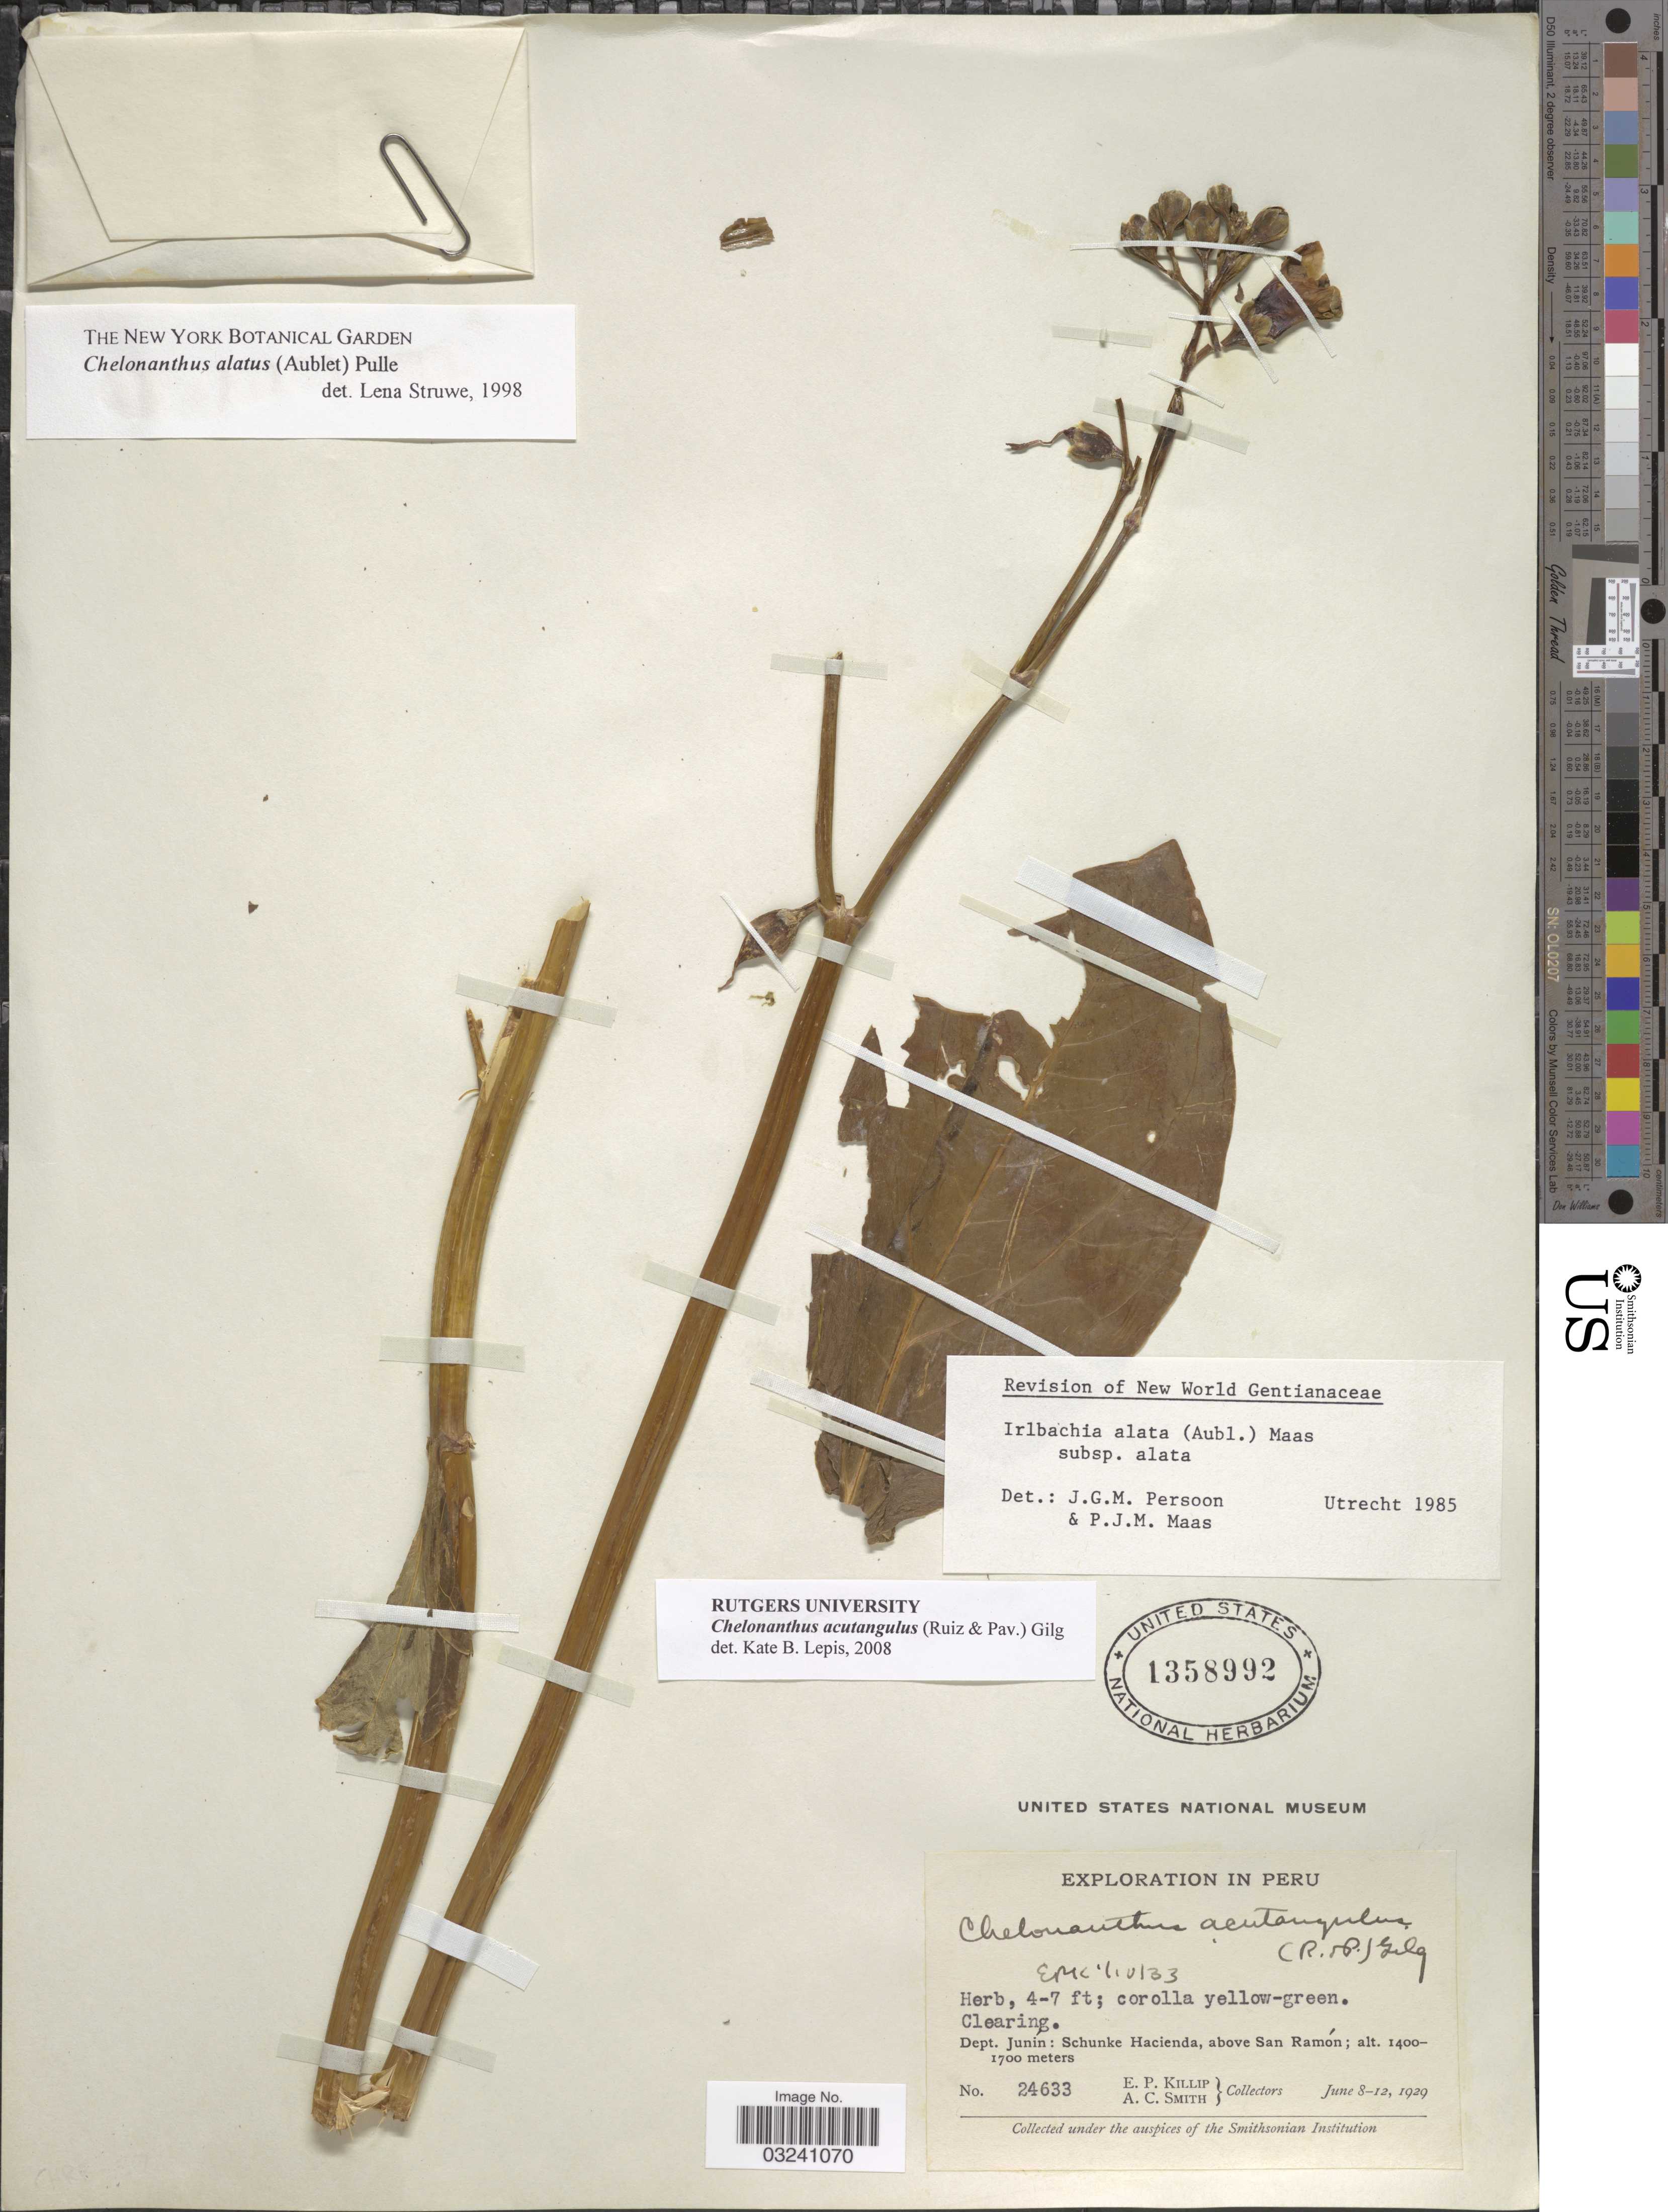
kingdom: Plantae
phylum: Tracheophyta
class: Magnoliopsida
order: Gentianales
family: Gentianaceae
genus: Chelonanthus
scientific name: Chelonanthus acutangulus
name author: (Ruiz & Pav.) Gilg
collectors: E. P. Killip & A. C. Smith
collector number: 24633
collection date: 1929-06-08/1929-06-12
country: Peru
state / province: Junín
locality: Dept. Junín: Schunke Hacienda, above San Ramón.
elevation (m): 1400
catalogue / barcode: US 1358992